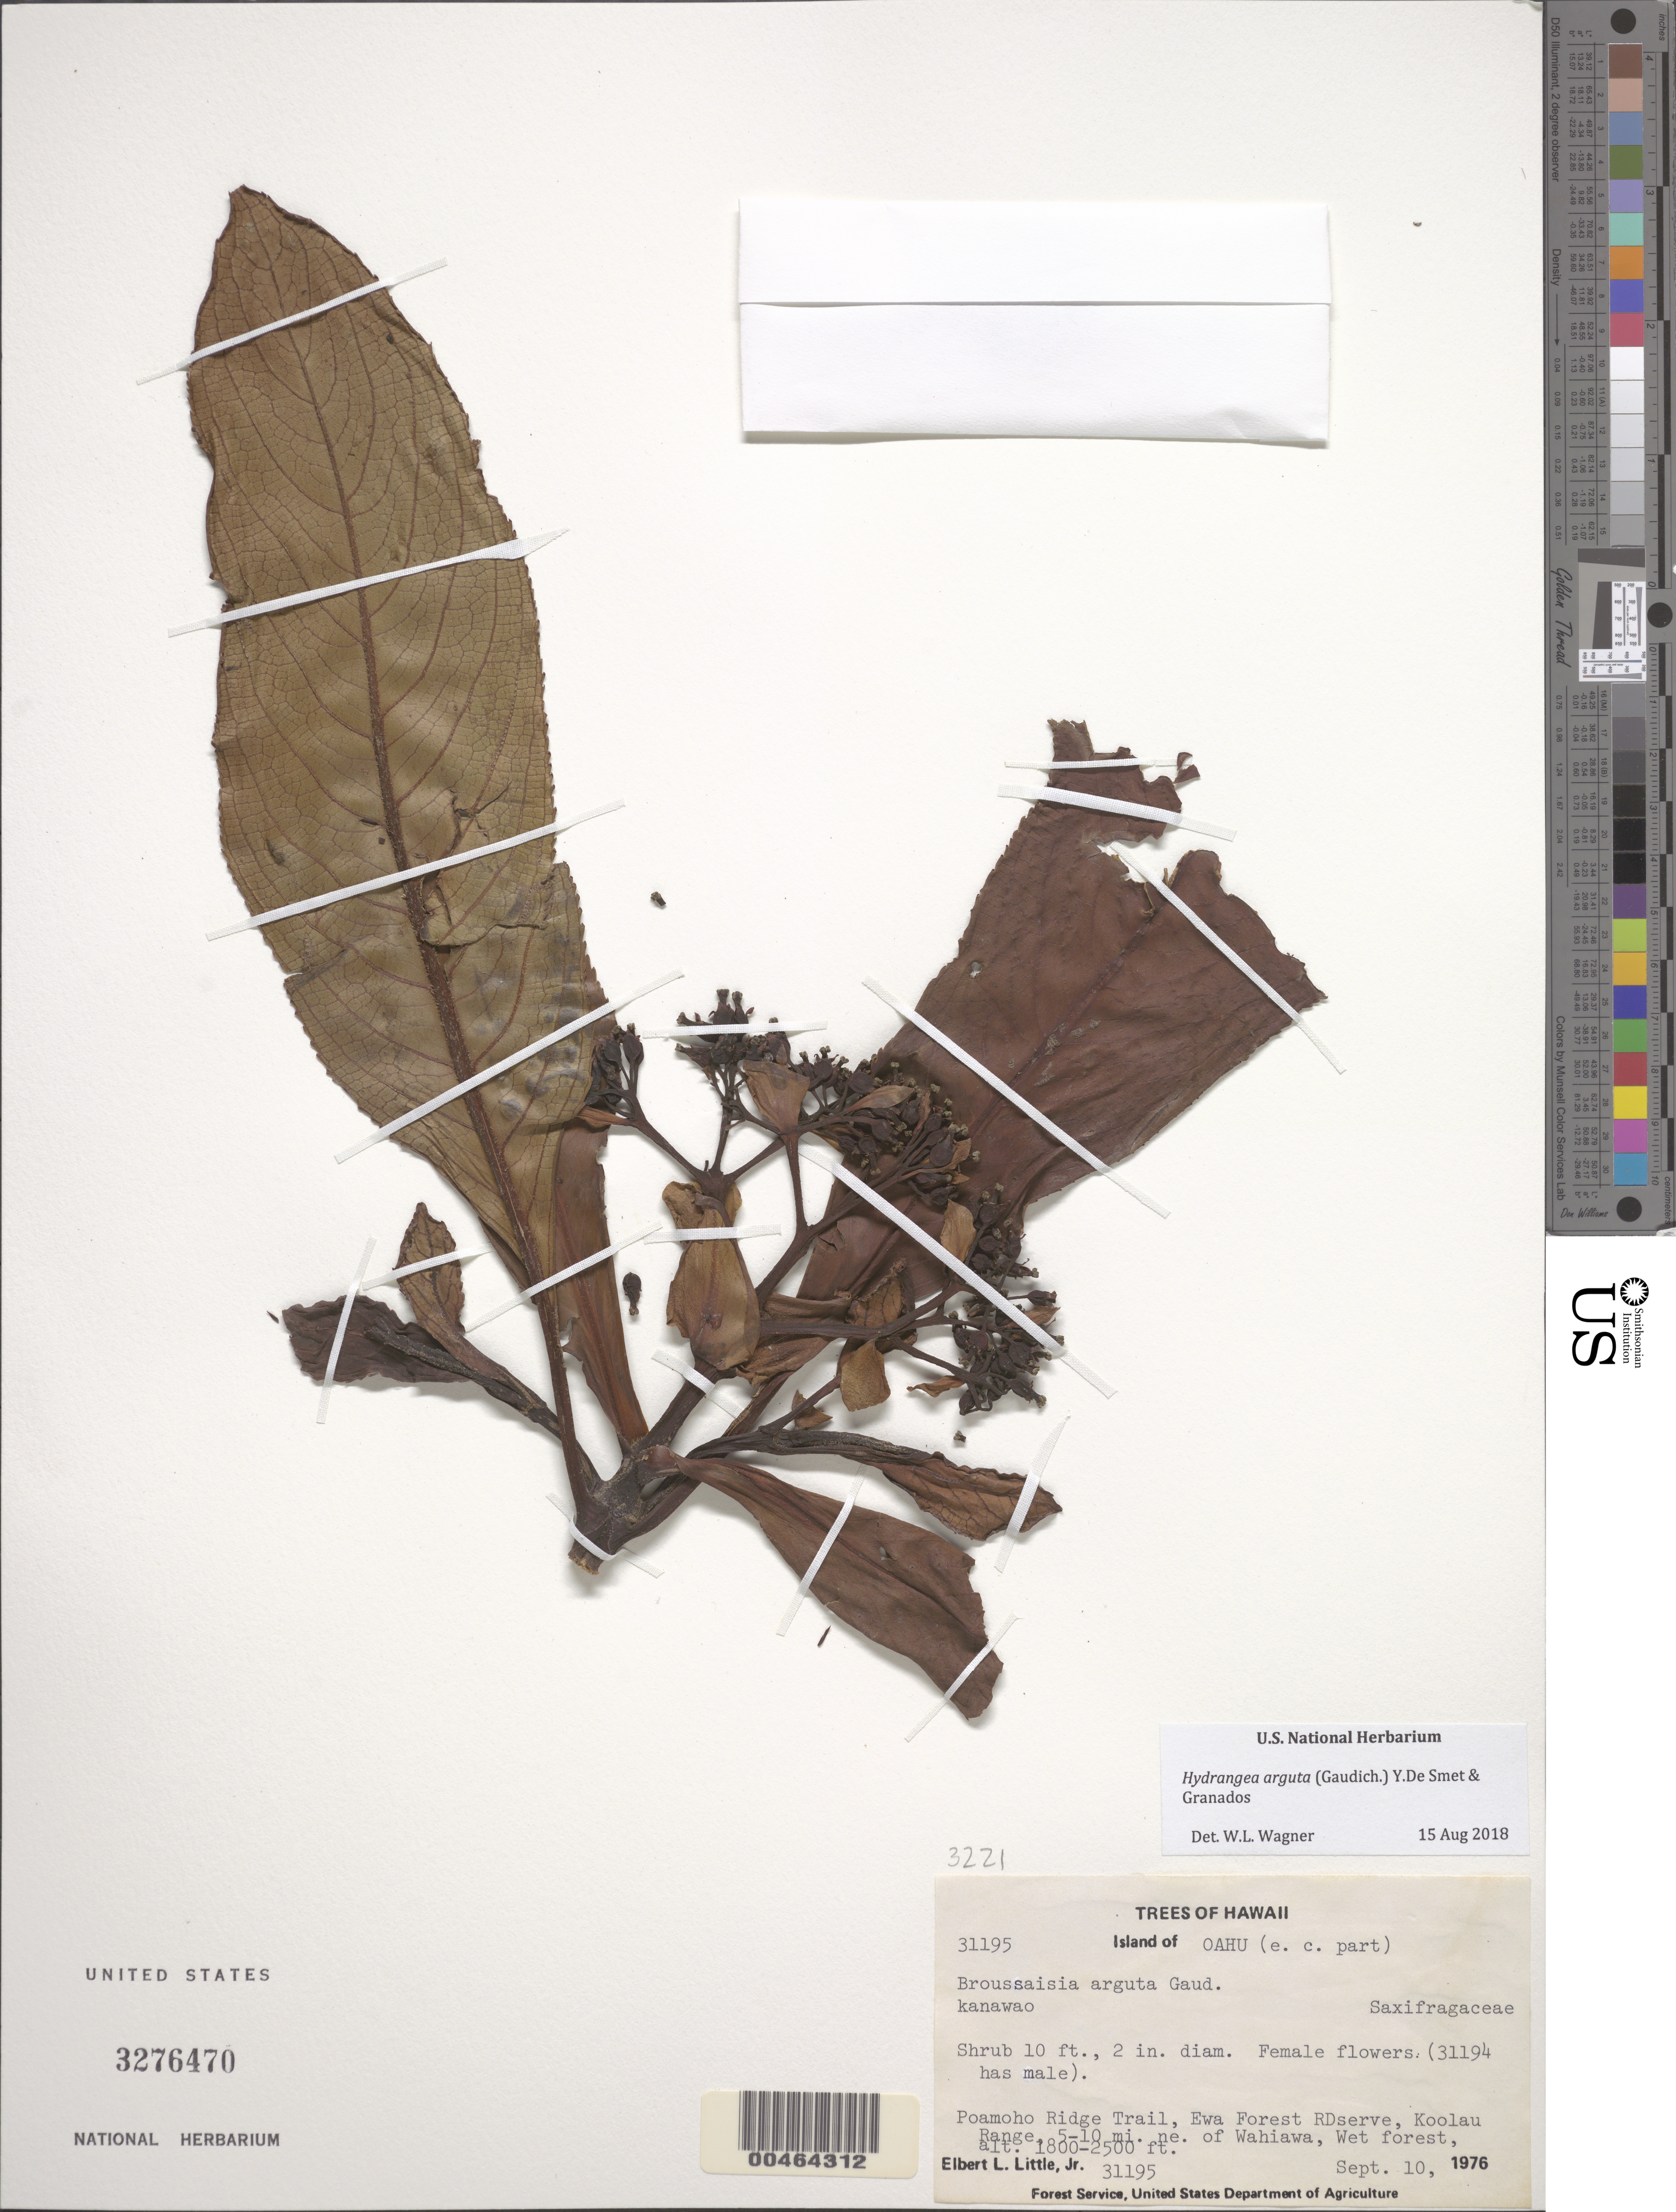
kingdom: Plantae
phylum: Tracheophyta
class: Magnoliopsida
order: Cornales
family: Hydrangeaceae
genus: Hydrangea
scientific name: Hydrangea arguta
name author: (Gaudich.) Y. De Smet & C. Granados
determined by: Wagner, W. L., (BOT), Smithsonian Institution - National Museum of Natural History (UNITED STATES)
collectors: E. L. Little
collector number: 31195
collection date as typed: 10 Sep 1976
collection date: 1976-09-10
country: United States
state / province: Hawaii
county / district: Honolulu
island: Oahu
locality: Poamoho Ridge Trail, Ewa Forest Reserve, Koolau Range, 5-10 mi. NE of Wahiawa. E.C. part of Oahu.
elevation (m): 549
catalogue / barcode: US 3276470